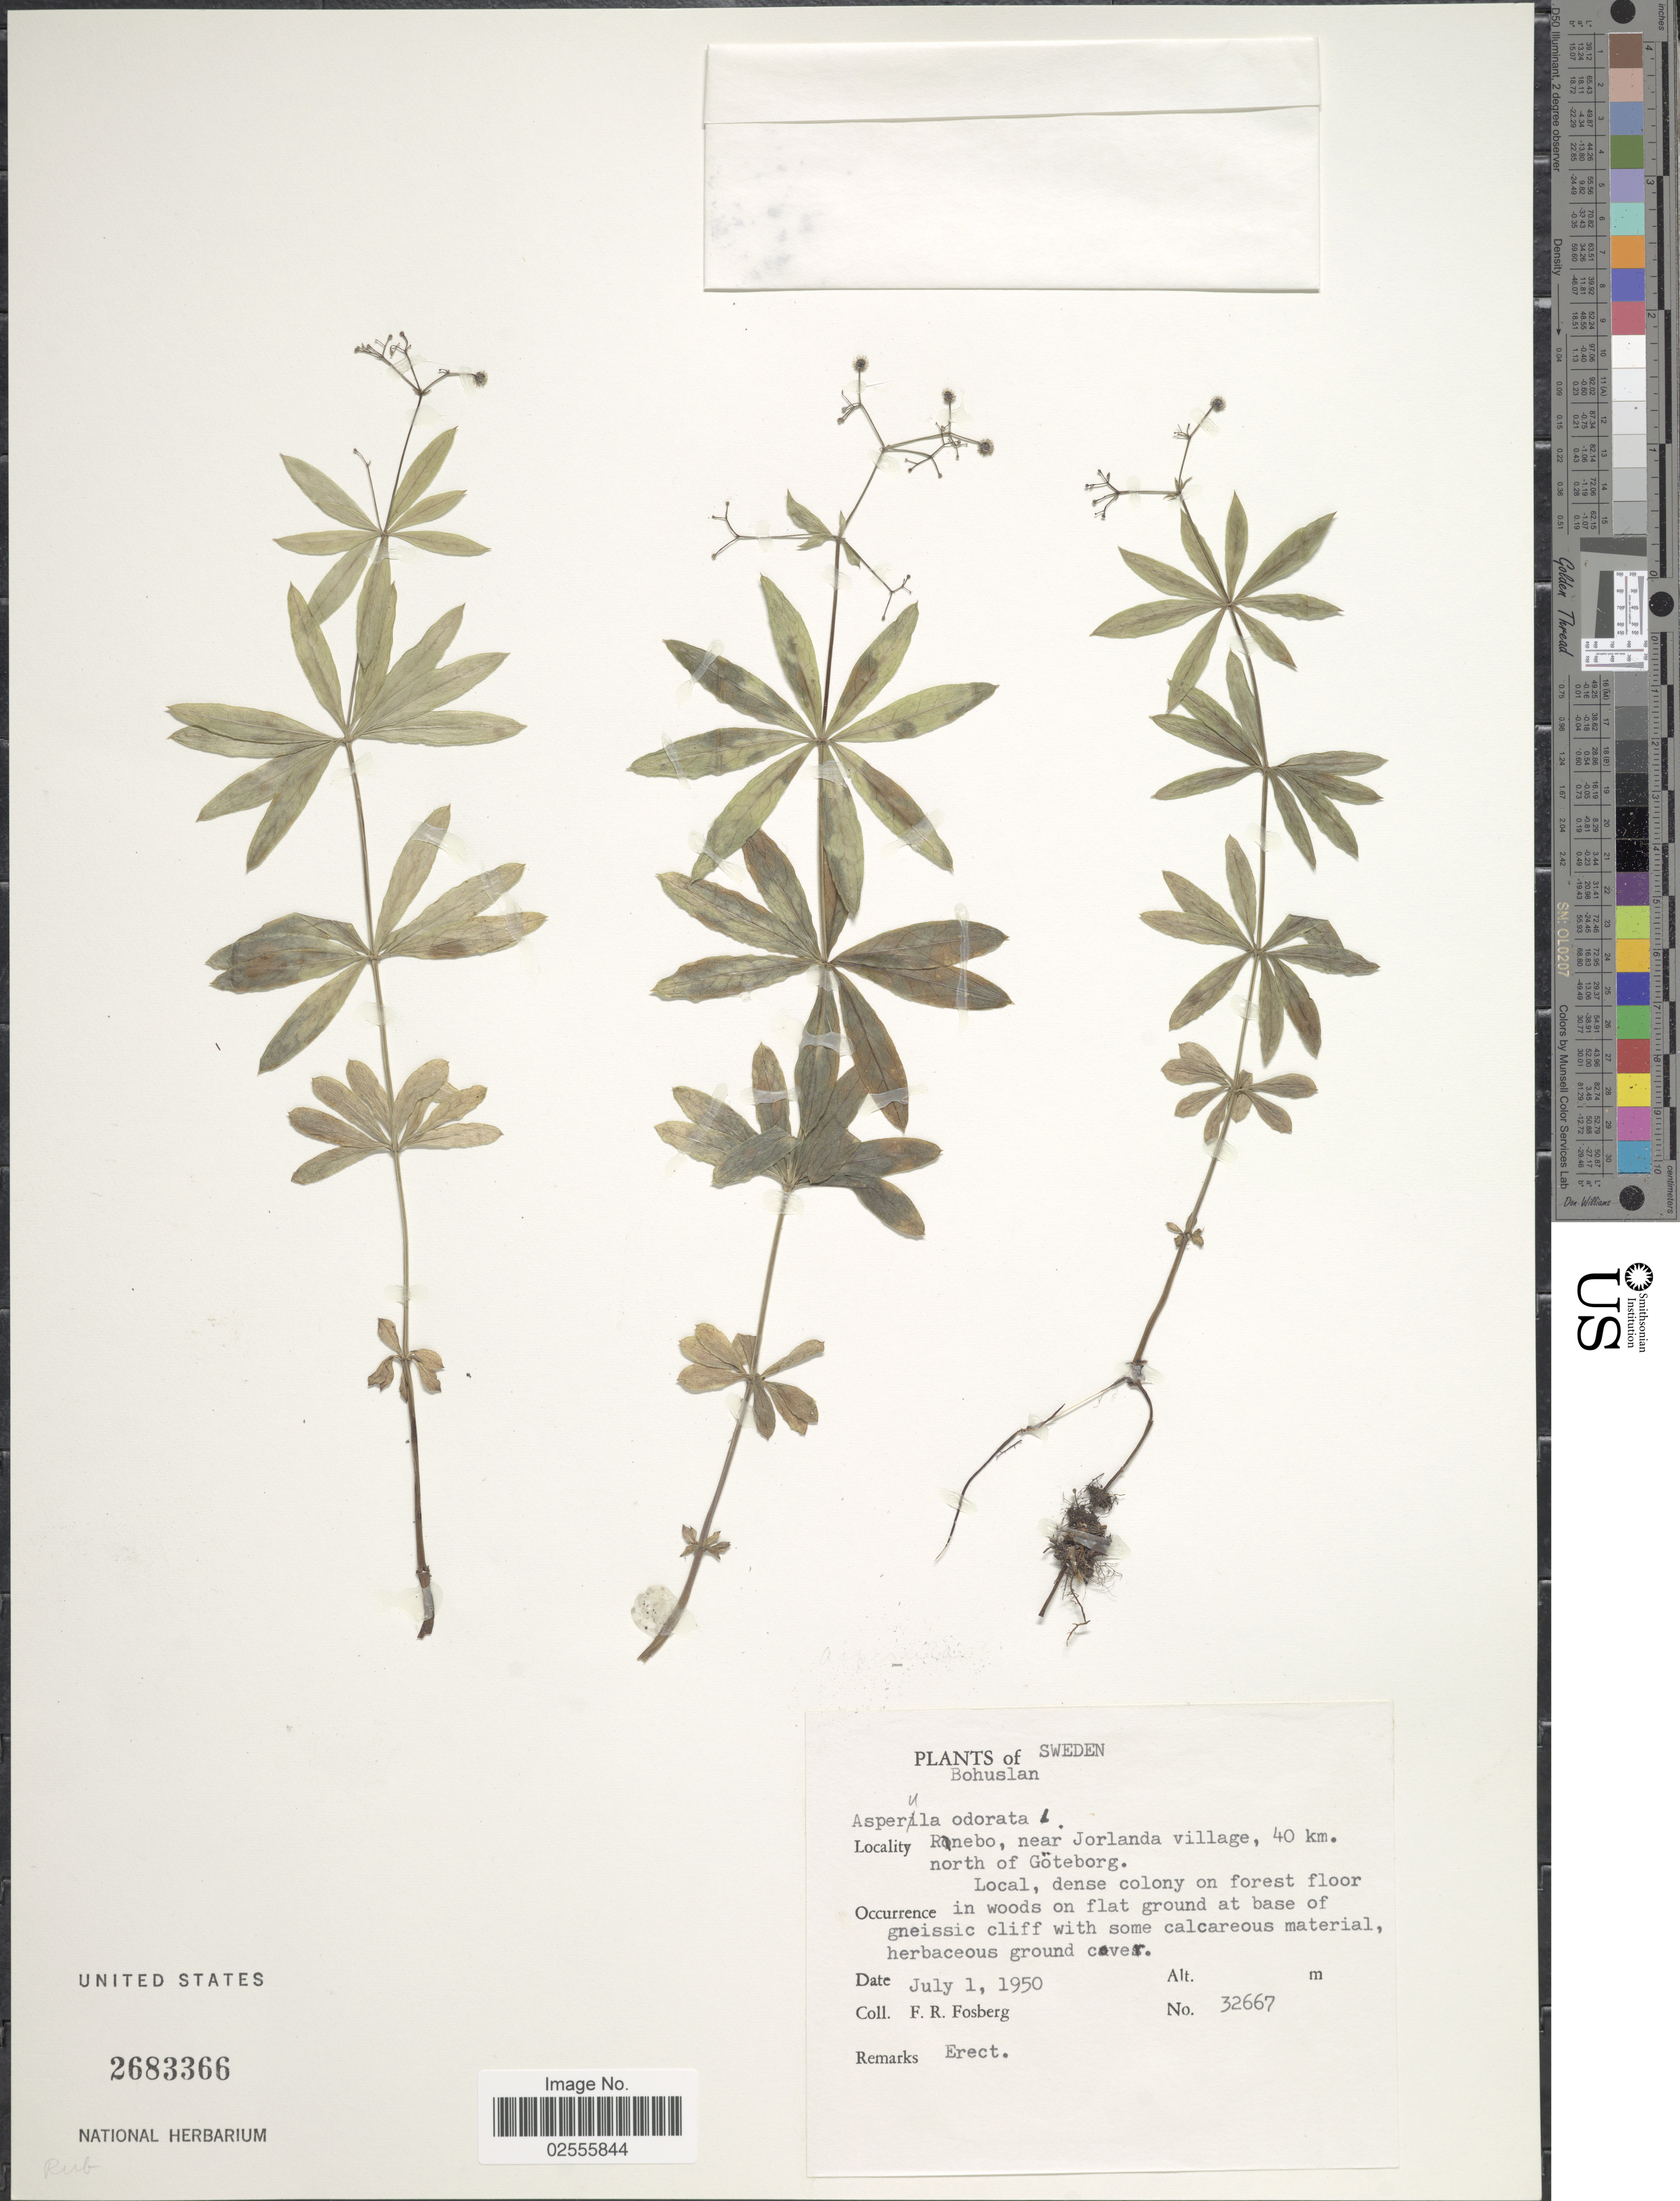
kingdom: Plantae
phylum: Tracheophyta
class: Magnoliopsida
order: Gentianales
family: Rubiaceae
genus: Asperula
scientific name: Asperula odorata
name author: L.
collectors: F. R. Fosberg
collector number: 32667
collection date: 1950-07-01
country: Sweden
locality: Ranebo, near Jörlanda village, 40 km. north of Göteborg, Bohuslän.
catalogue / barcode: US 2683366